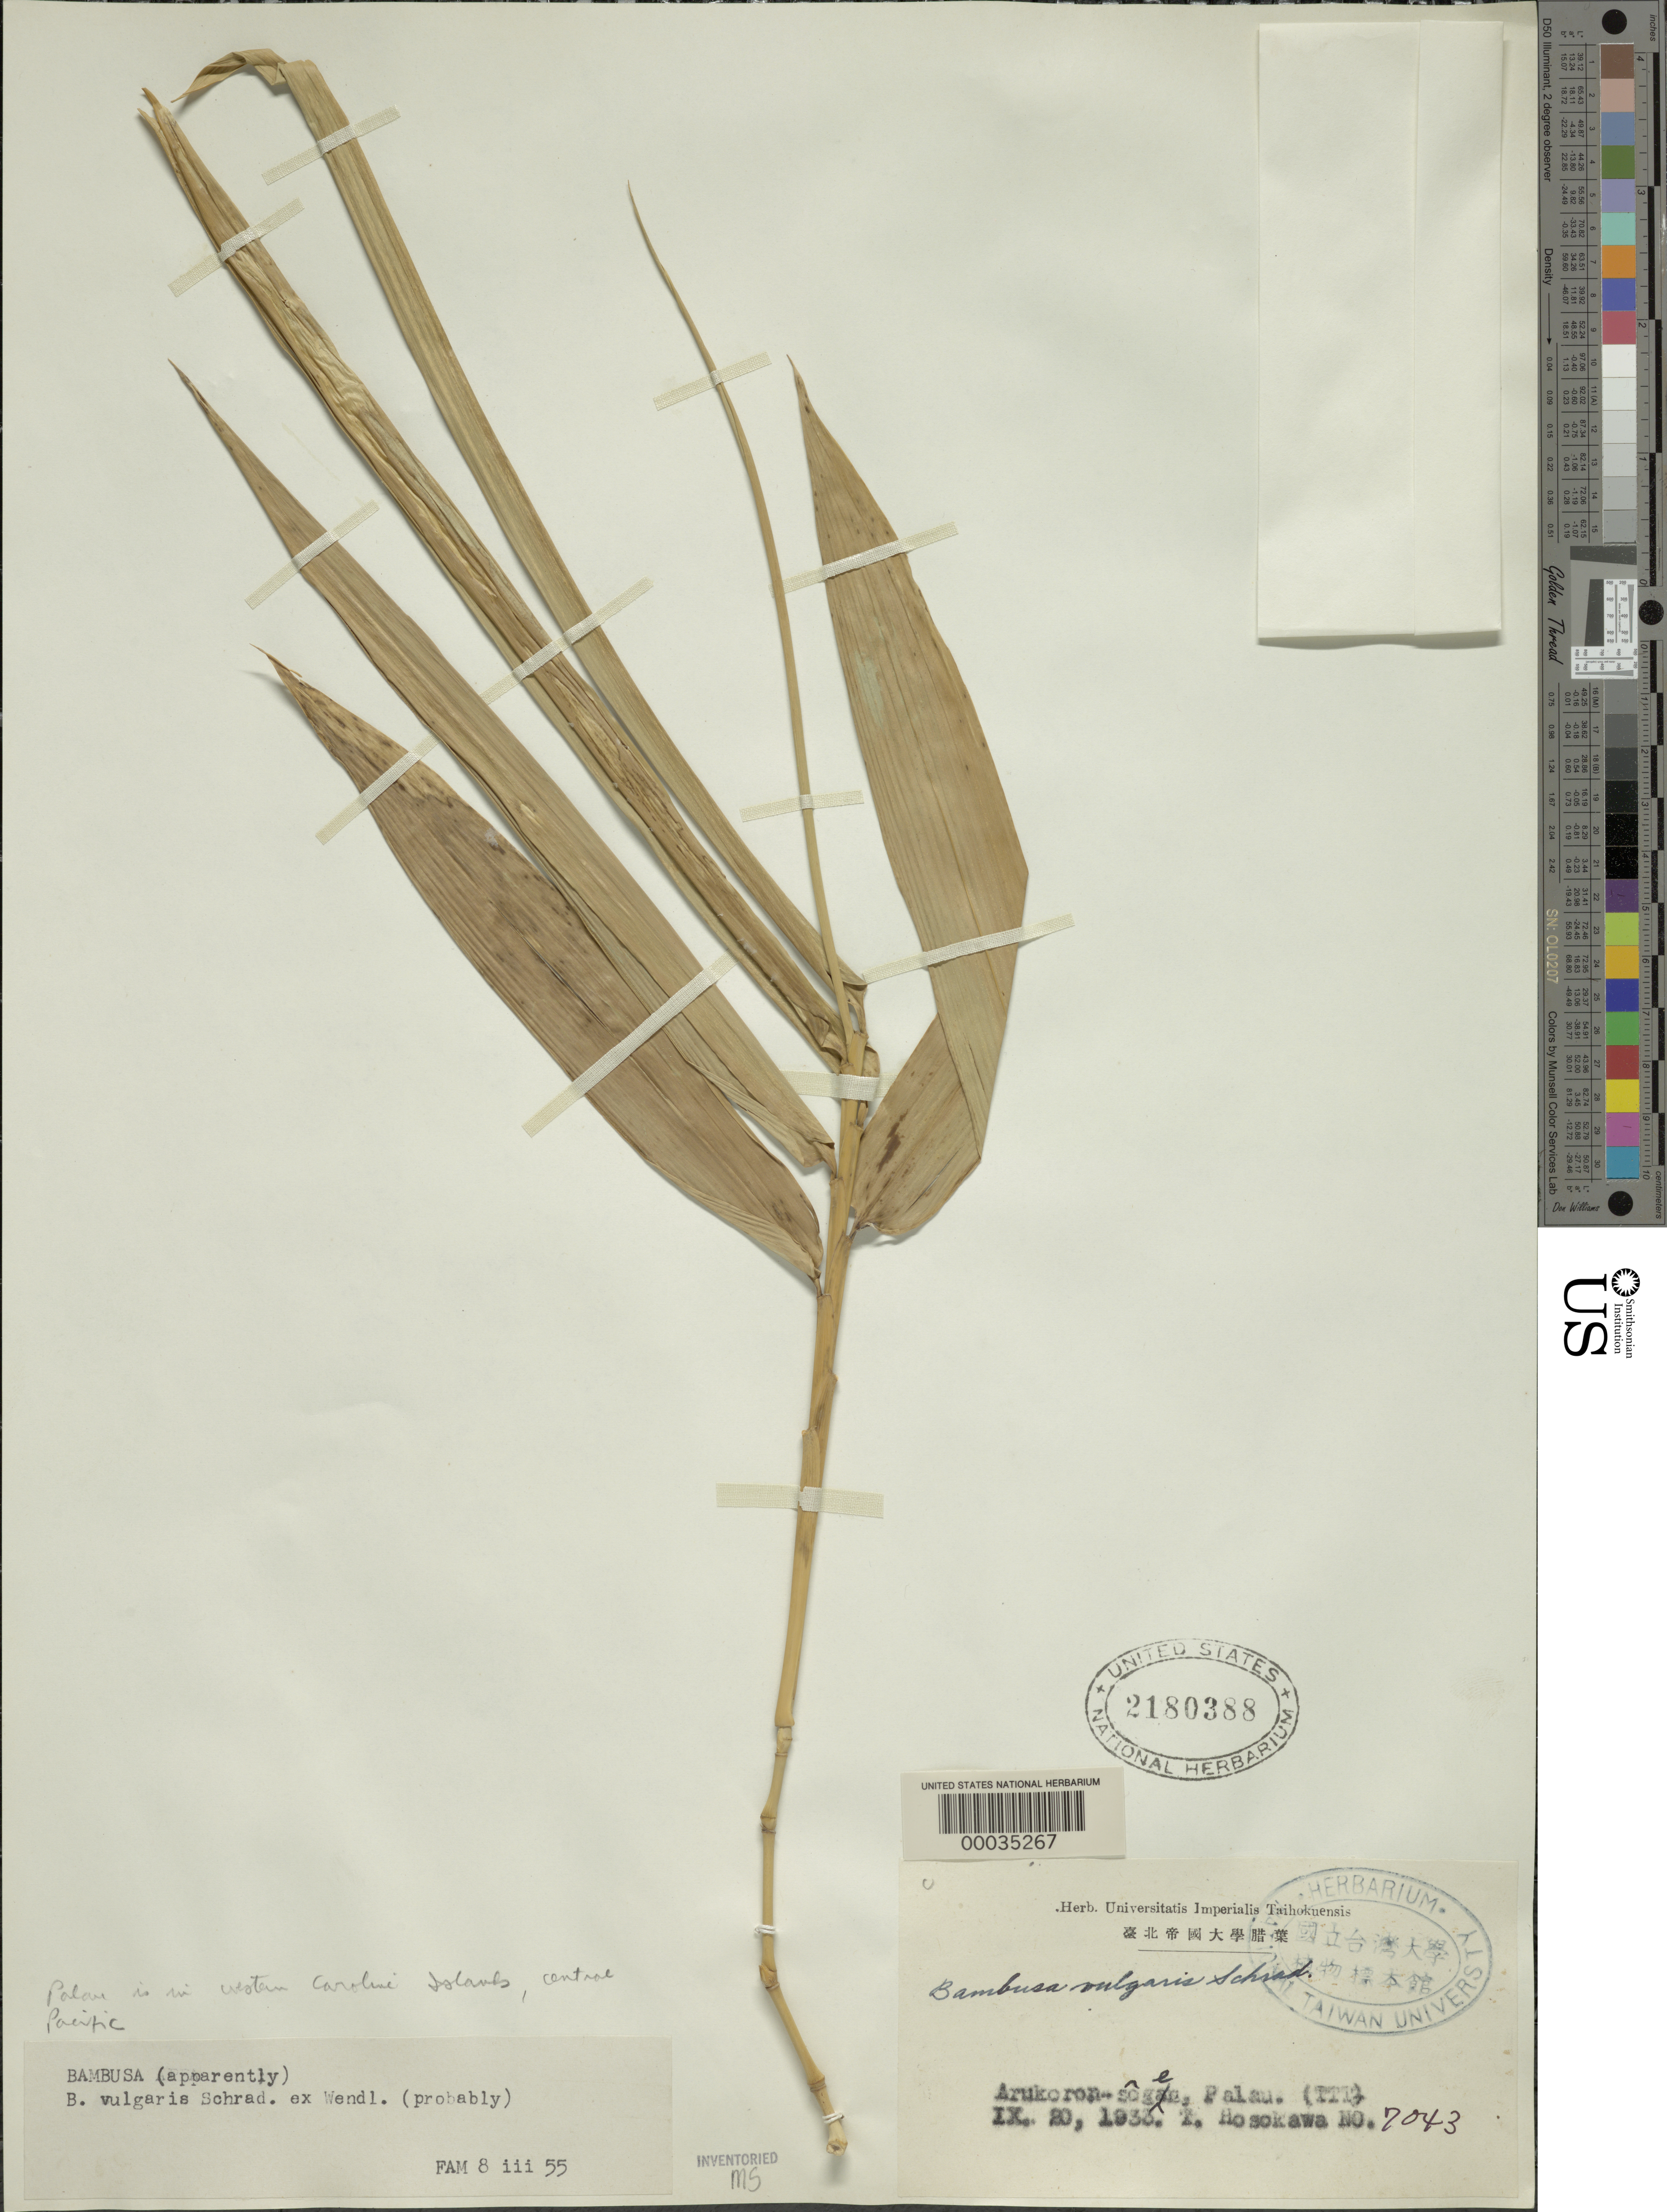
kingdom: Plantae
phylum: Tracheophyta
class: Liliopsida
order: Poales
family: Poaceae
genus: Bambusa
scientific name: Bambusa sp.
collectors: T. Hosokawa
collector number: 7043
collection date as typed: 20 Sep 1933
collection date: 1933-09-20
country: Palau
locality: Arukoron-sogen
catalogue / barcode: US 2180388